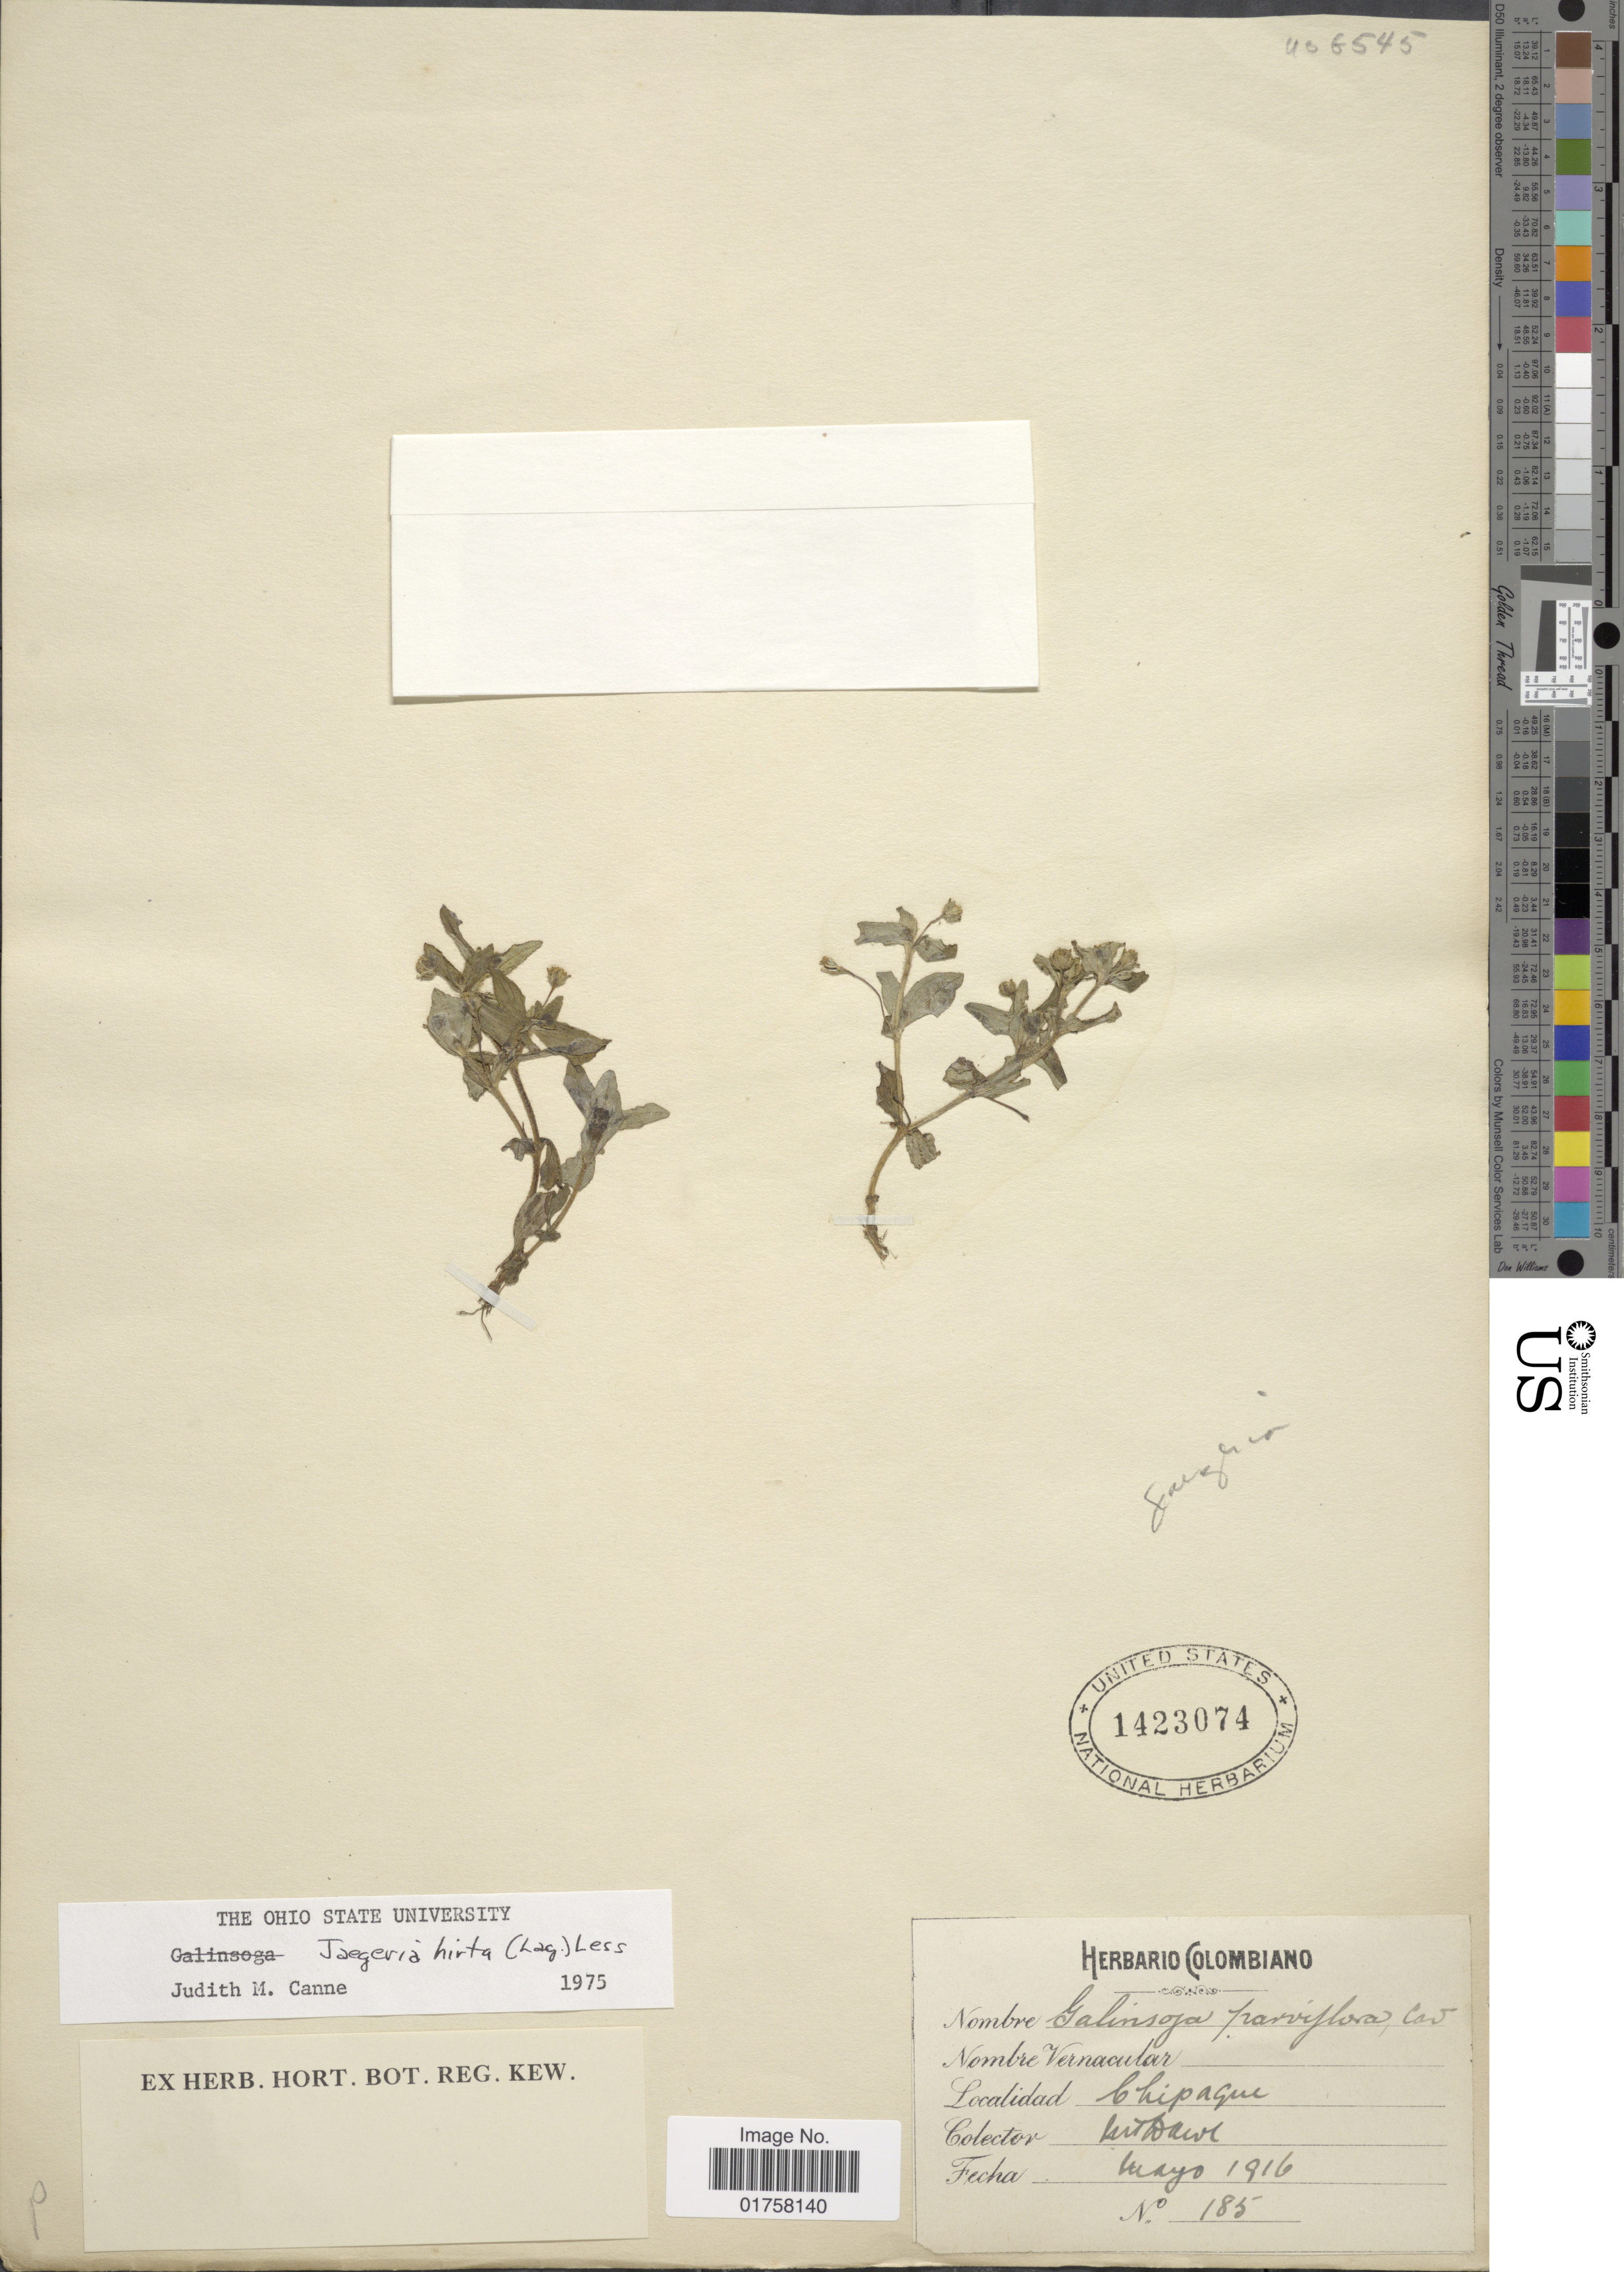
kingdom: Plantae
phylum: Tracheophyta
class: Magnoliopsida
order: Asterales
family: Asteraceae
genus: Jaegeria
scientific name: Jaegeria hirta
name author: (Lag.) Less.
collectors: M. T. Dawe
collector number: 185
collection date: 1916-05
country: Colombia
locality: Chipaque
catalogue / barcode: US 1423074